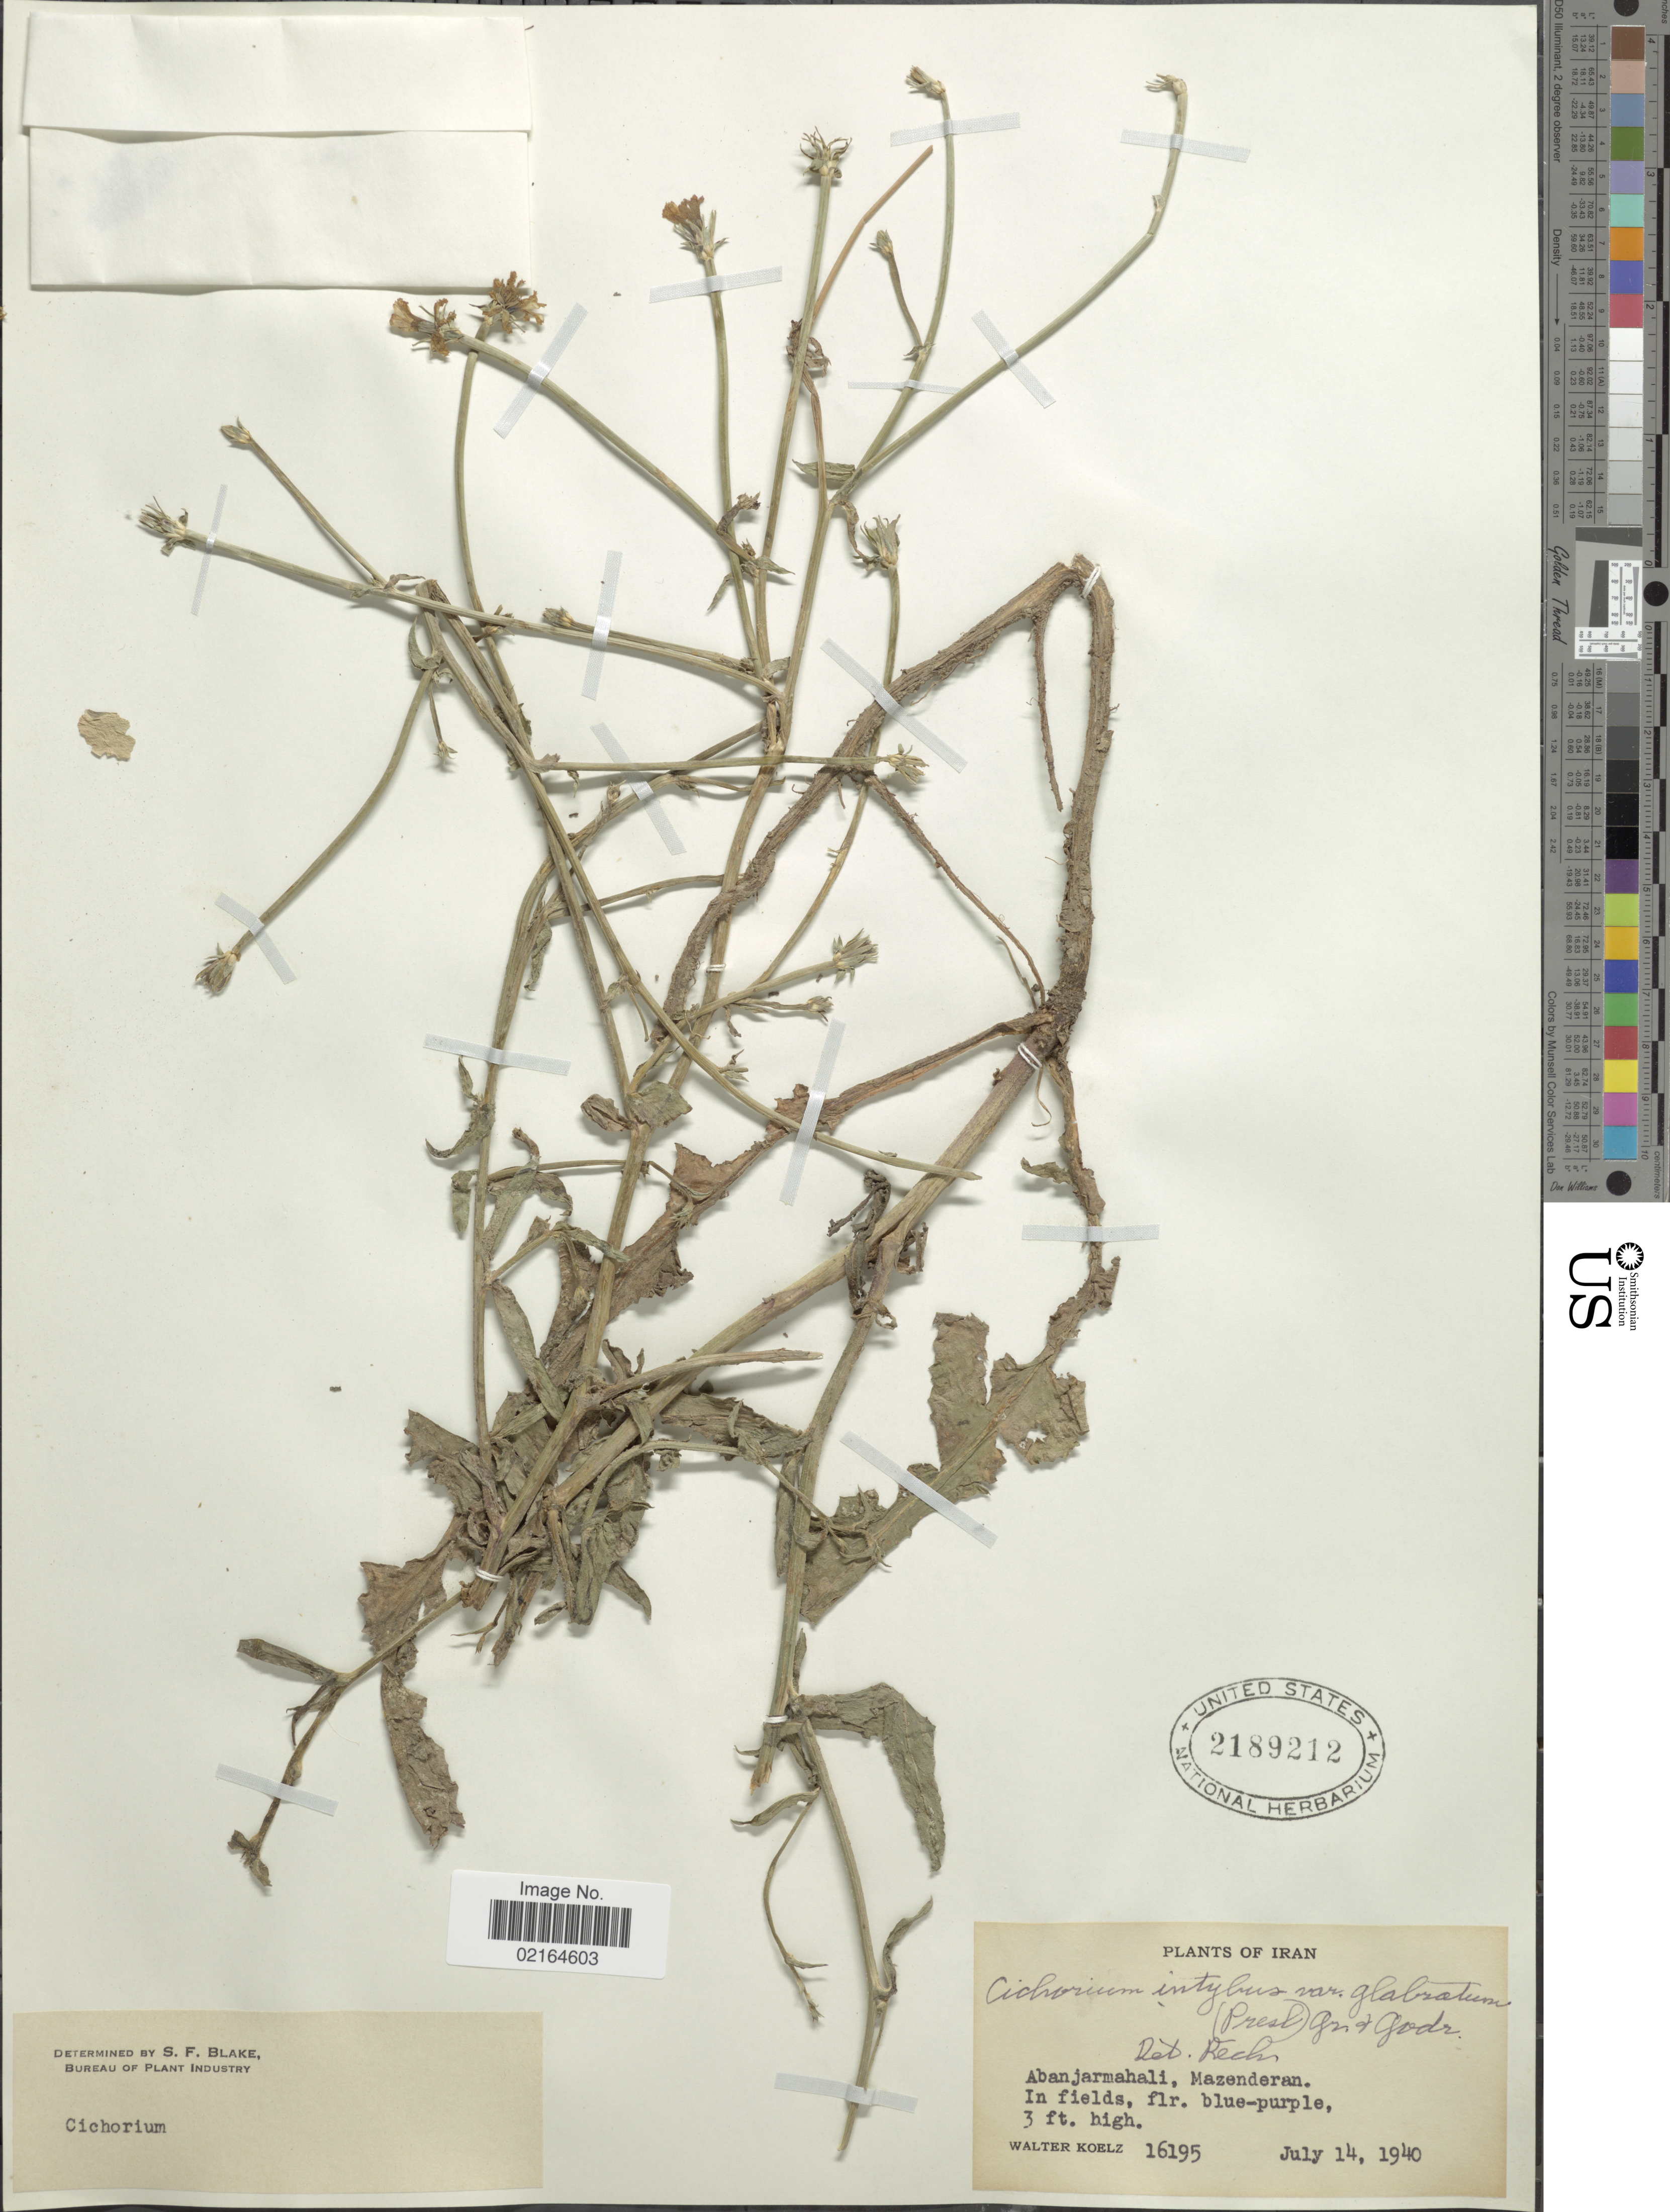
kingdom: Plantae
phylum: Tracheophyta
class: Magnoliopsida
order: Asterales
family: Asteraceae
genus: Cichorium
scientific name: Cichorium intybus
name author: L.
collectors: W. N. Koelz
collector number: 16195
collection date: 1940-07-14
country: Iran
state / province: Mazandaran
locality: Abanjarmahali, Mazenderan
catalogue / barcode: US 2189212